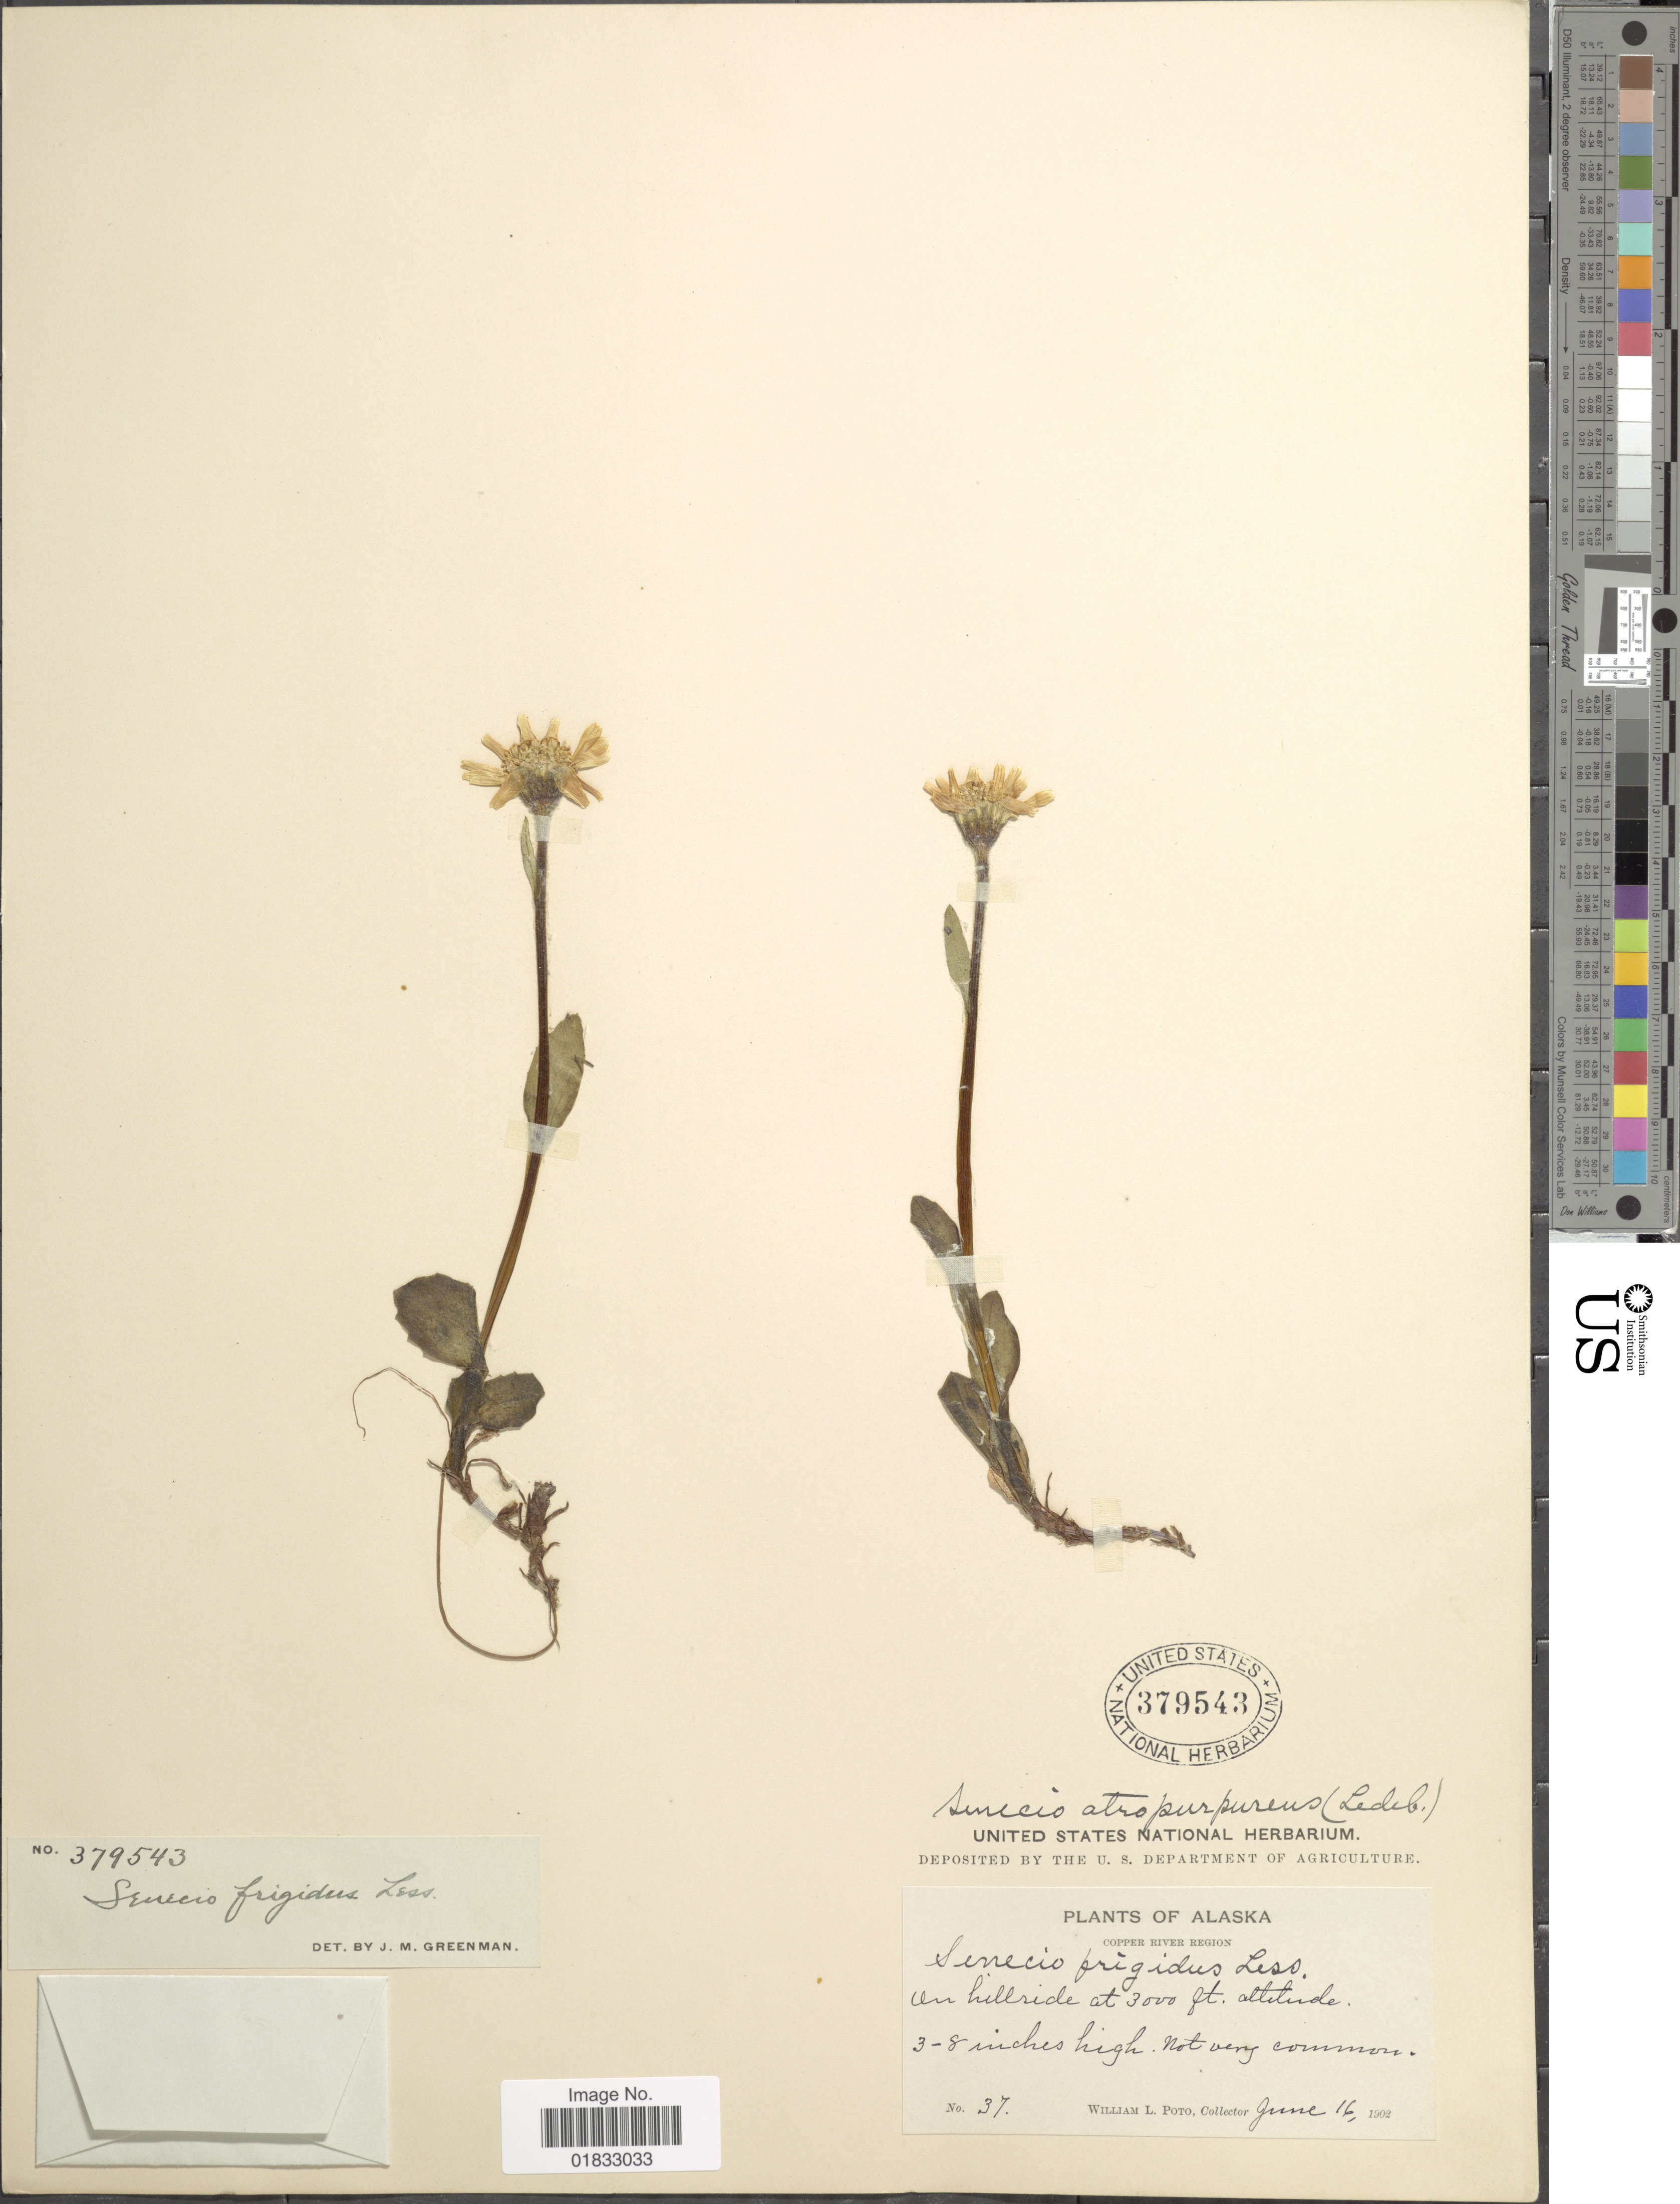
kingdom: Plantae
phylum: Tracheophyta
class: Magnoliopsida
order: Asterales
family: Asteraceae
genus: Tephroseris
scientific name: Tephroseris frigida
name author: (Richardson) Holub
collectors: W. Poto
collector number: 37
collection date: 1902-06-16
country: United States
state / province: Alaska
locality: Copper River Region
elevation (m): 914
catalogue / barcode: US 379543